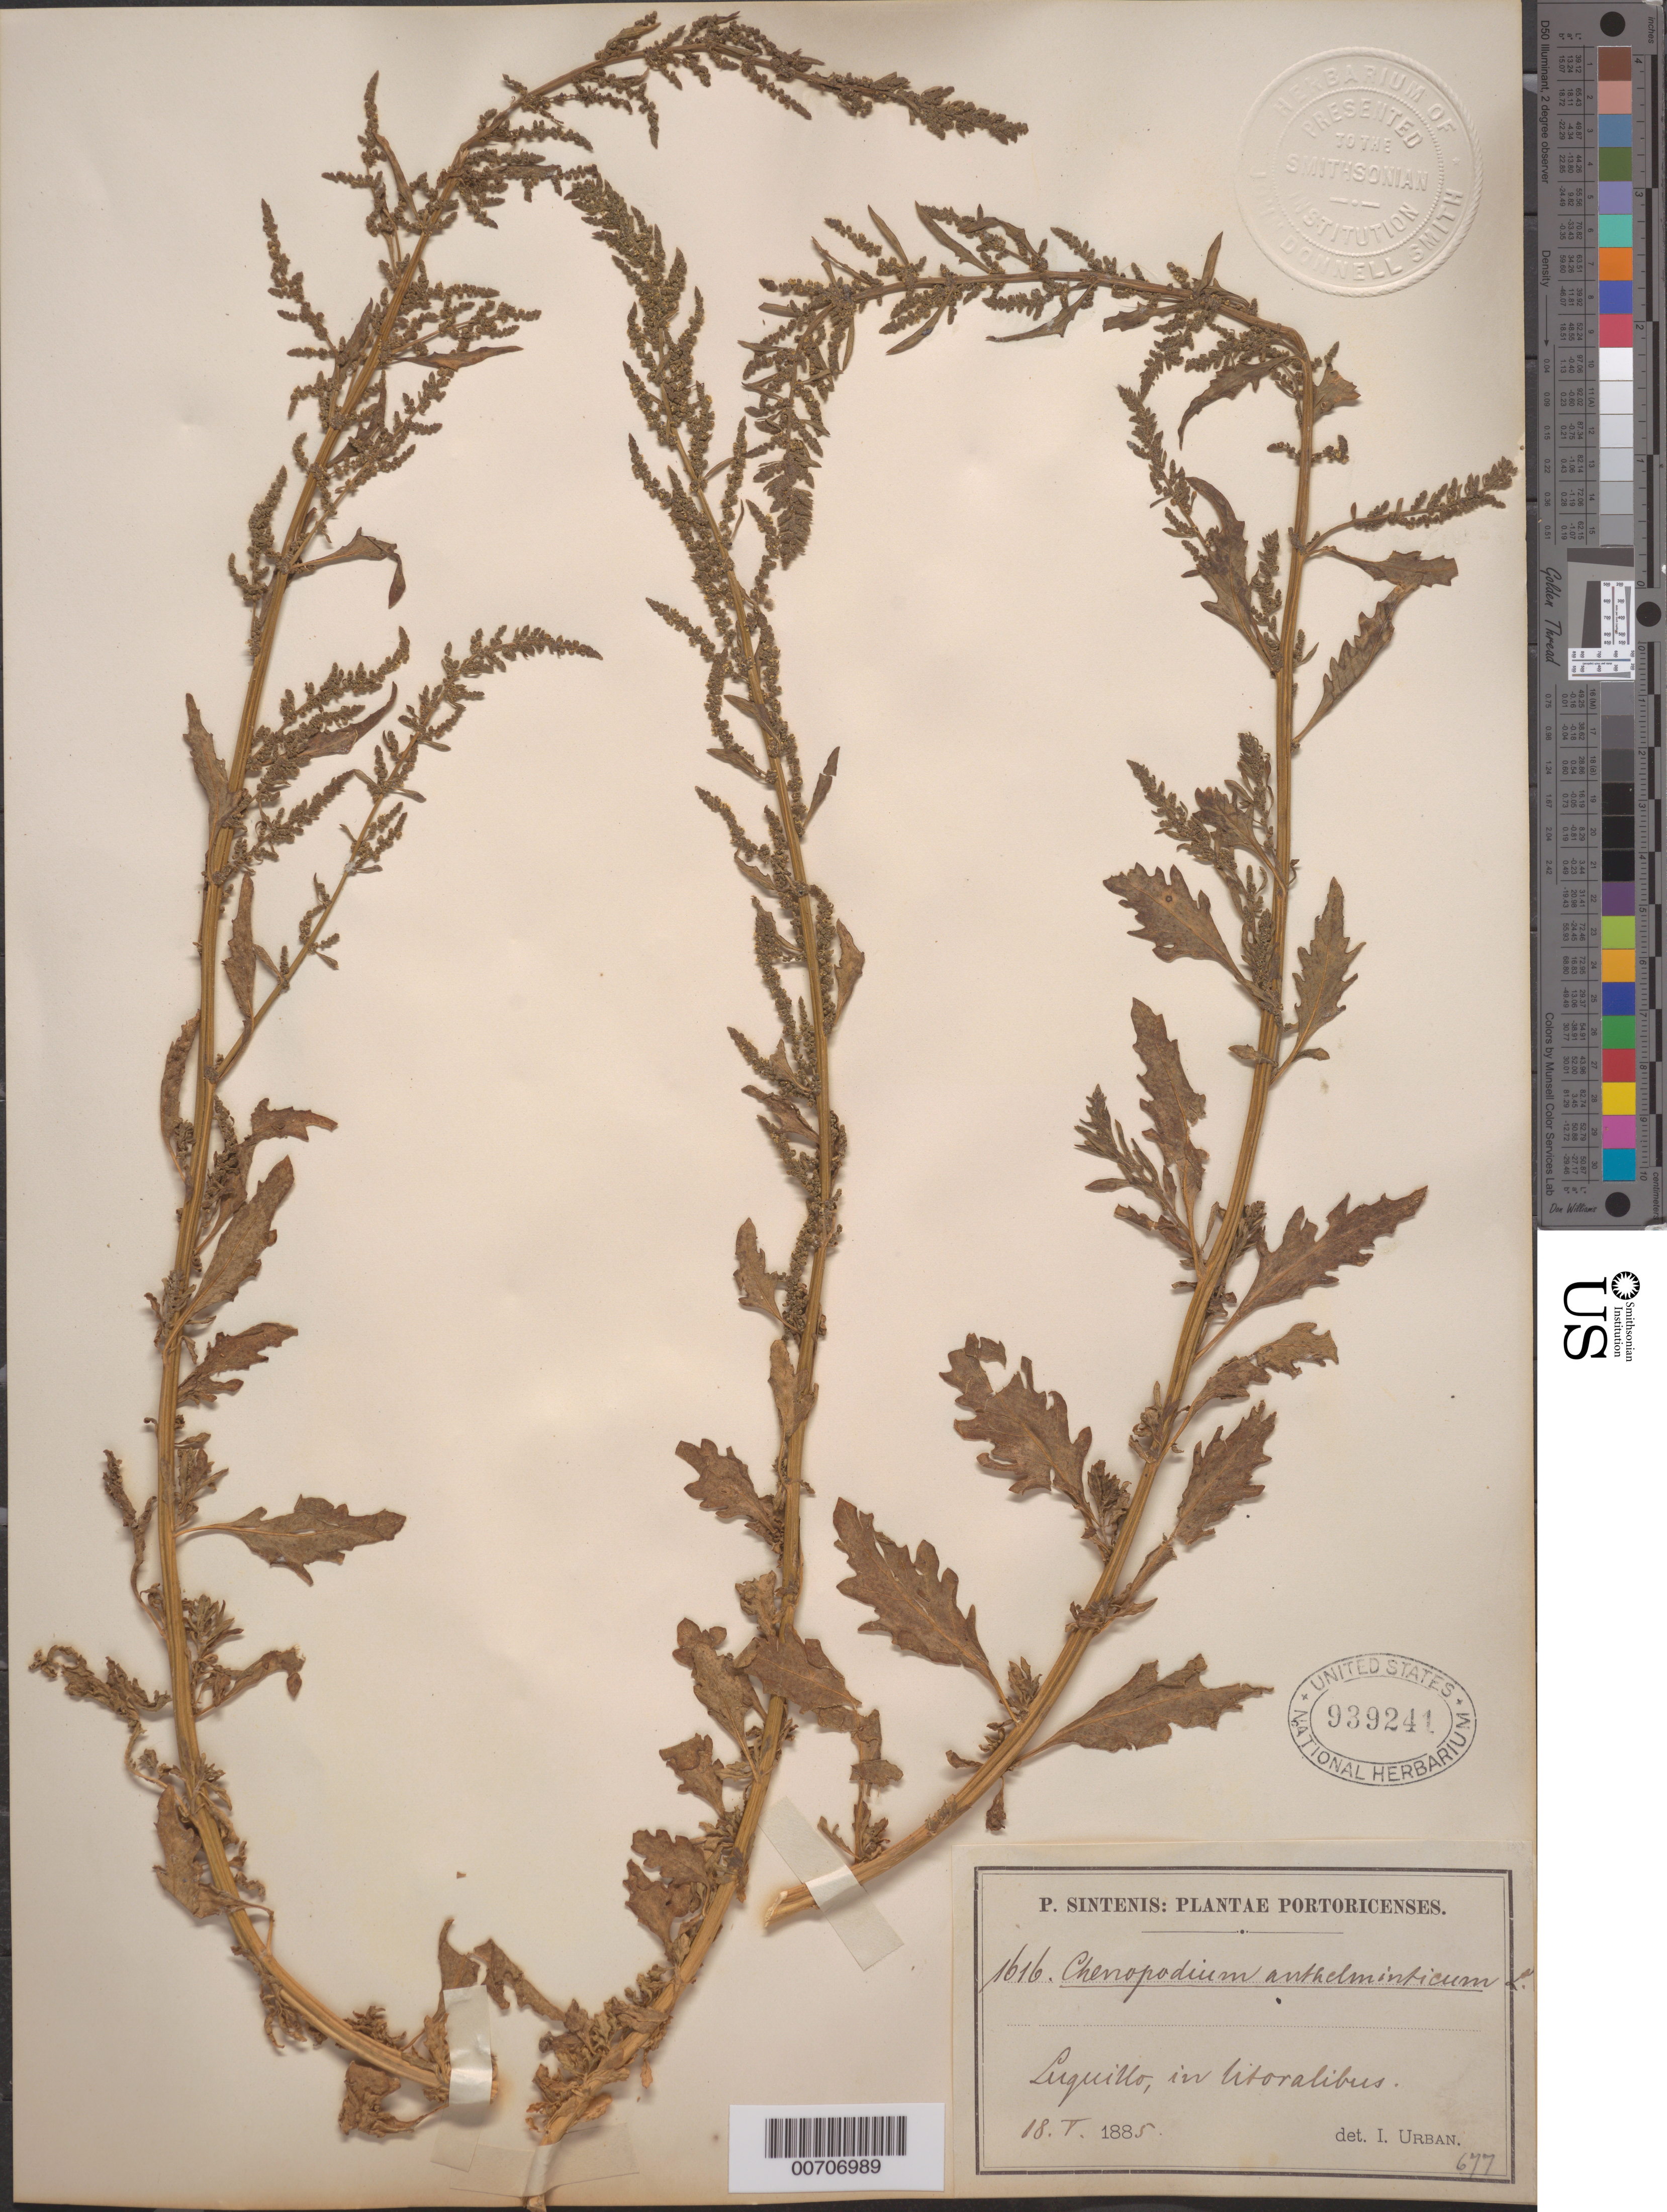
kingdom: Plantae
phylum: Tracheophyta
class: Magnoliopsida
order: Caryophyllales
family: Amaranthaceae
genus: Chenopodium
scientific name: Chenopodium anthelminticum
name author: L.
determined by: Urban, Ignatz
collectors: P. Sintenis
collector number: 1616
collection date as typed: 18 May 1885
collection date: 1885-05-18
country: Puerto Rico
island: Greater Antilles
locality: Luquillo, in litoralibus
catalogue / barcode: US 939241